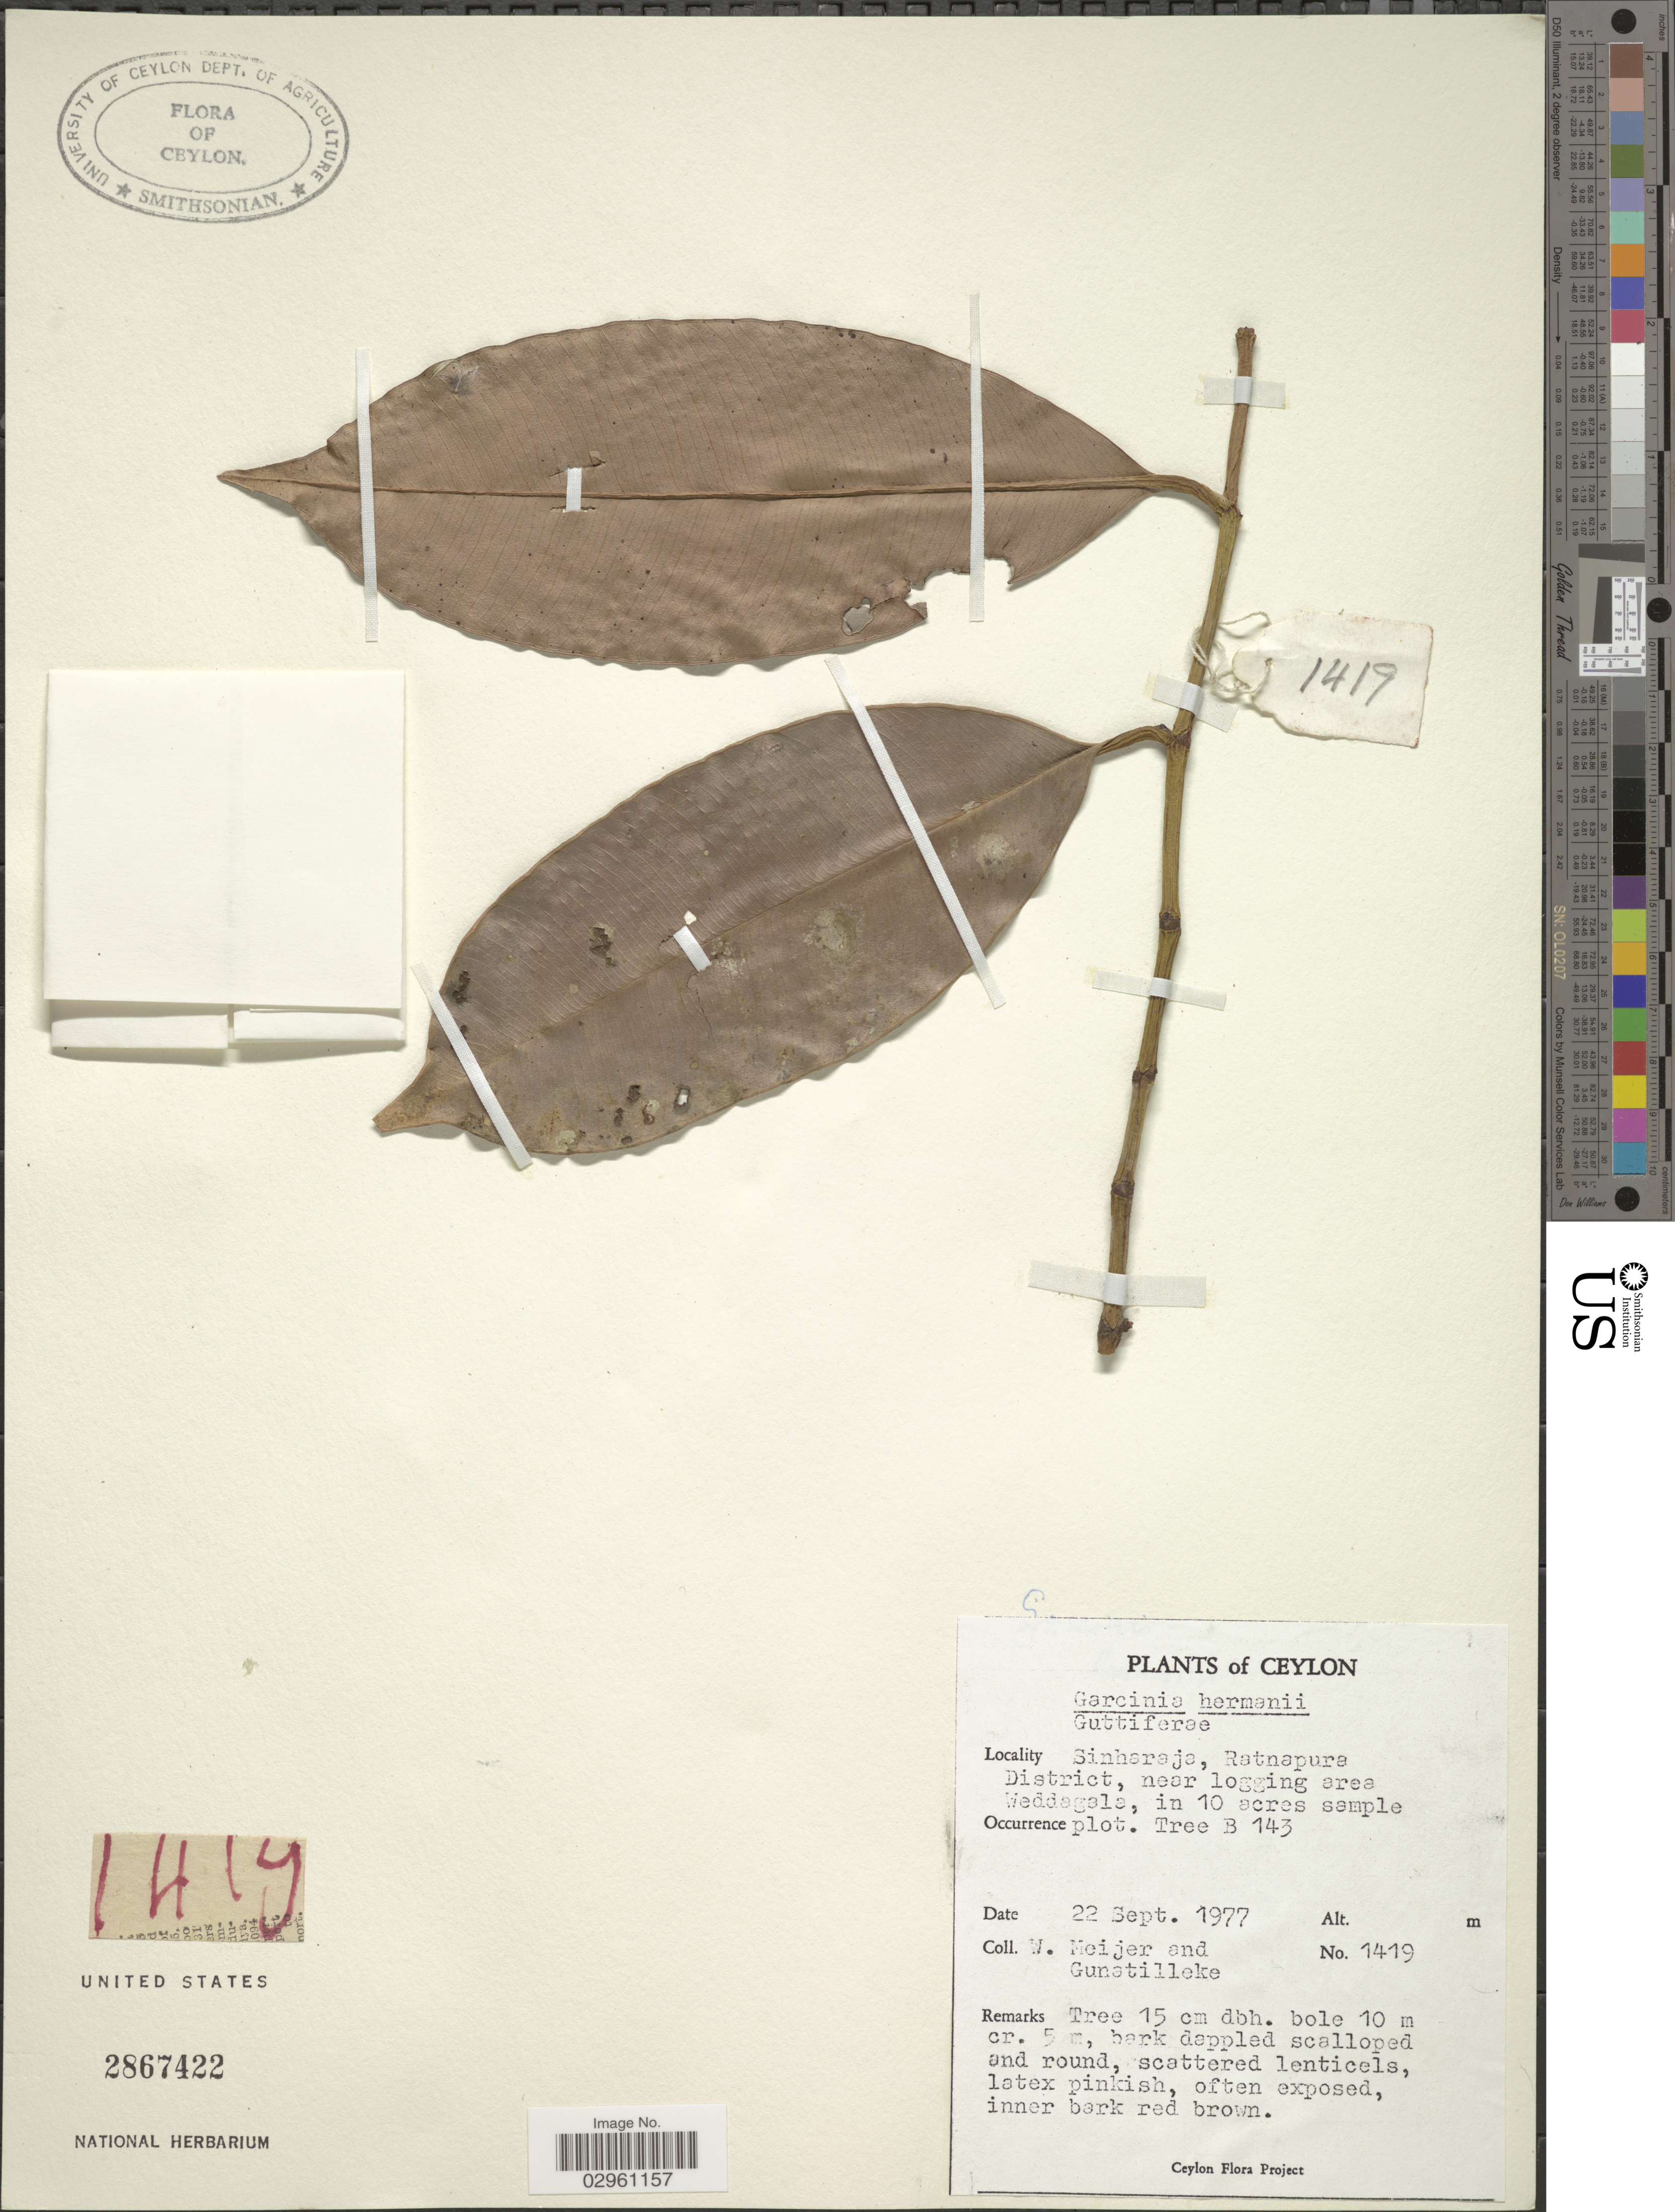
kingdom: Plantae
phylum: Tracheophyta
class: Magnoliopsida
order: Malpighiales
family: Clusiaceae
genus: Garcinia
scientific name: Garcinia hermonii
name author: Kosterm.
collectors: W. Meijer & -- Gunatilleke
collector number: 1419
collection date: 1977-09-22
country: Sri Lanka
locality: Ceylon. Sinharaja, Ratnapura District, near logging area Weddagala, in 10 acres sample plot.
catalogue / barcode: US 2867422